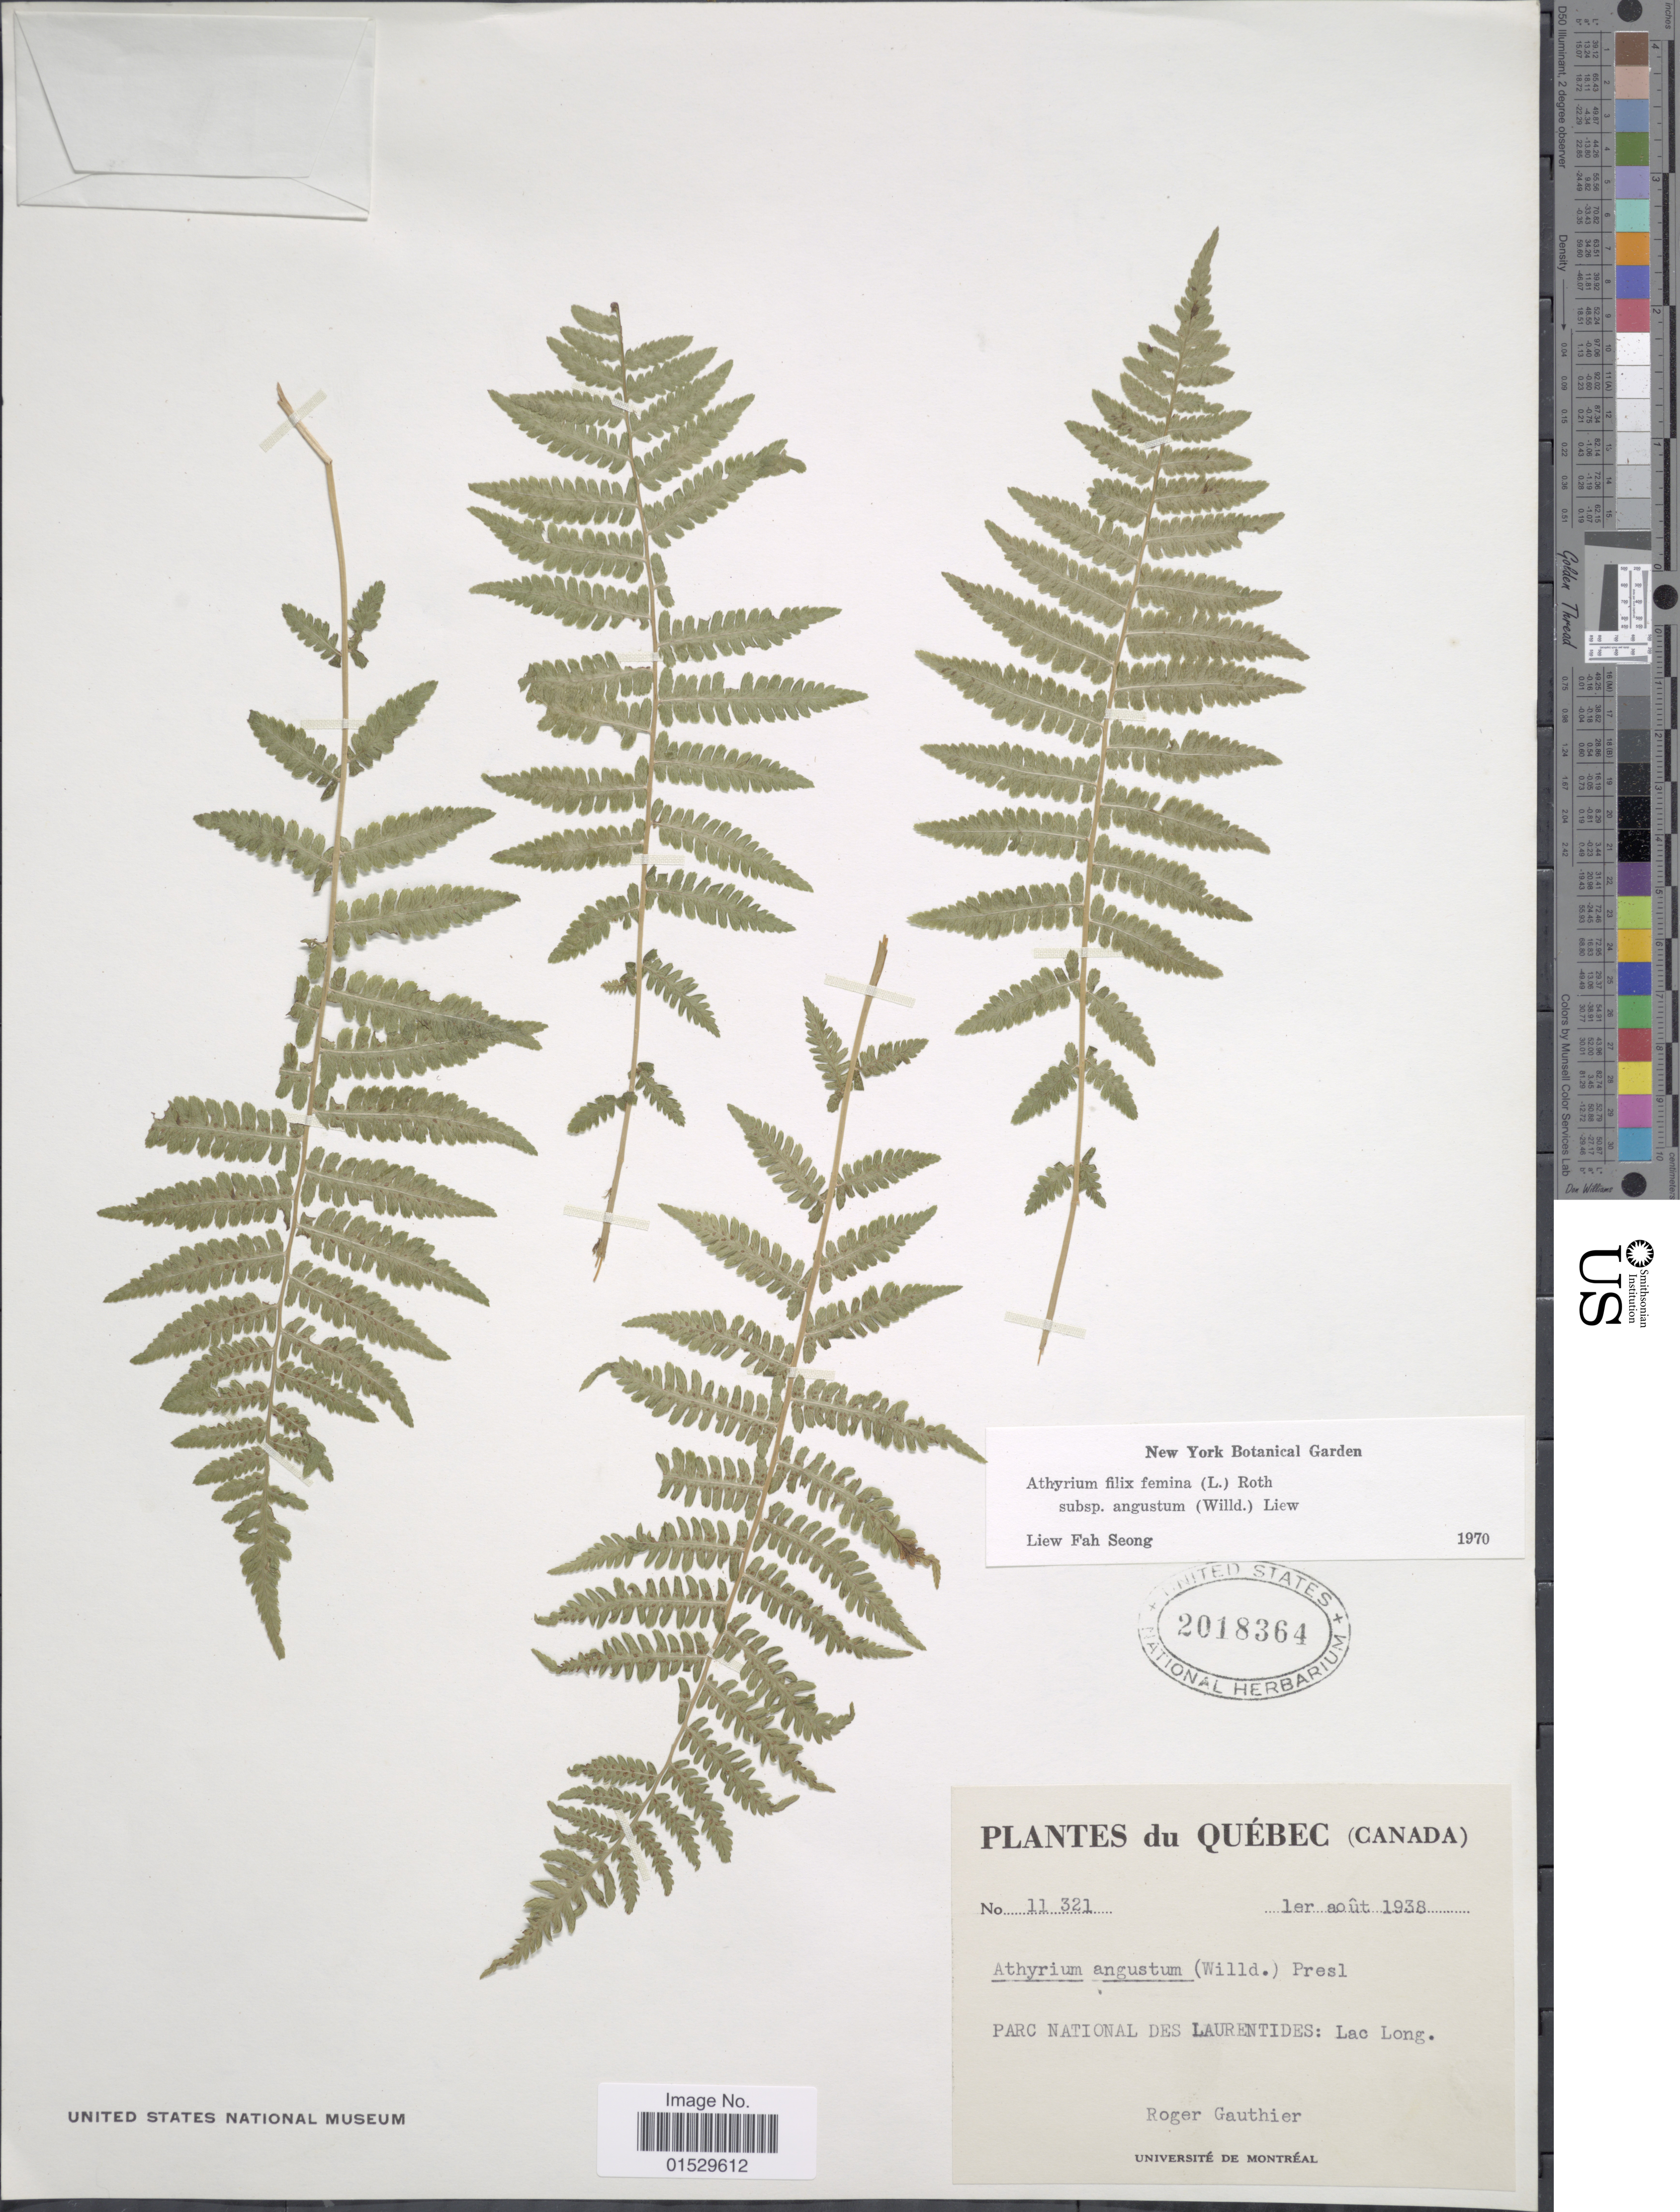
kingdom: Plantae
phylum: Tracheophyta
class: Polypodiopsida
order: Polypodiales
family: Athyriaceae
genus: Athyrium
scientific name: Athyrium filix-femina subsp. angustatum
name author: (Willd.) R.T. Clausen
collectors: R. Gauthier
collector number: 11321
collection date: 1938-08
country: Canada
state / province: Quebec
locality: Parc National des Laurentides: Lac Long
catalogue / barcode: US 2018364